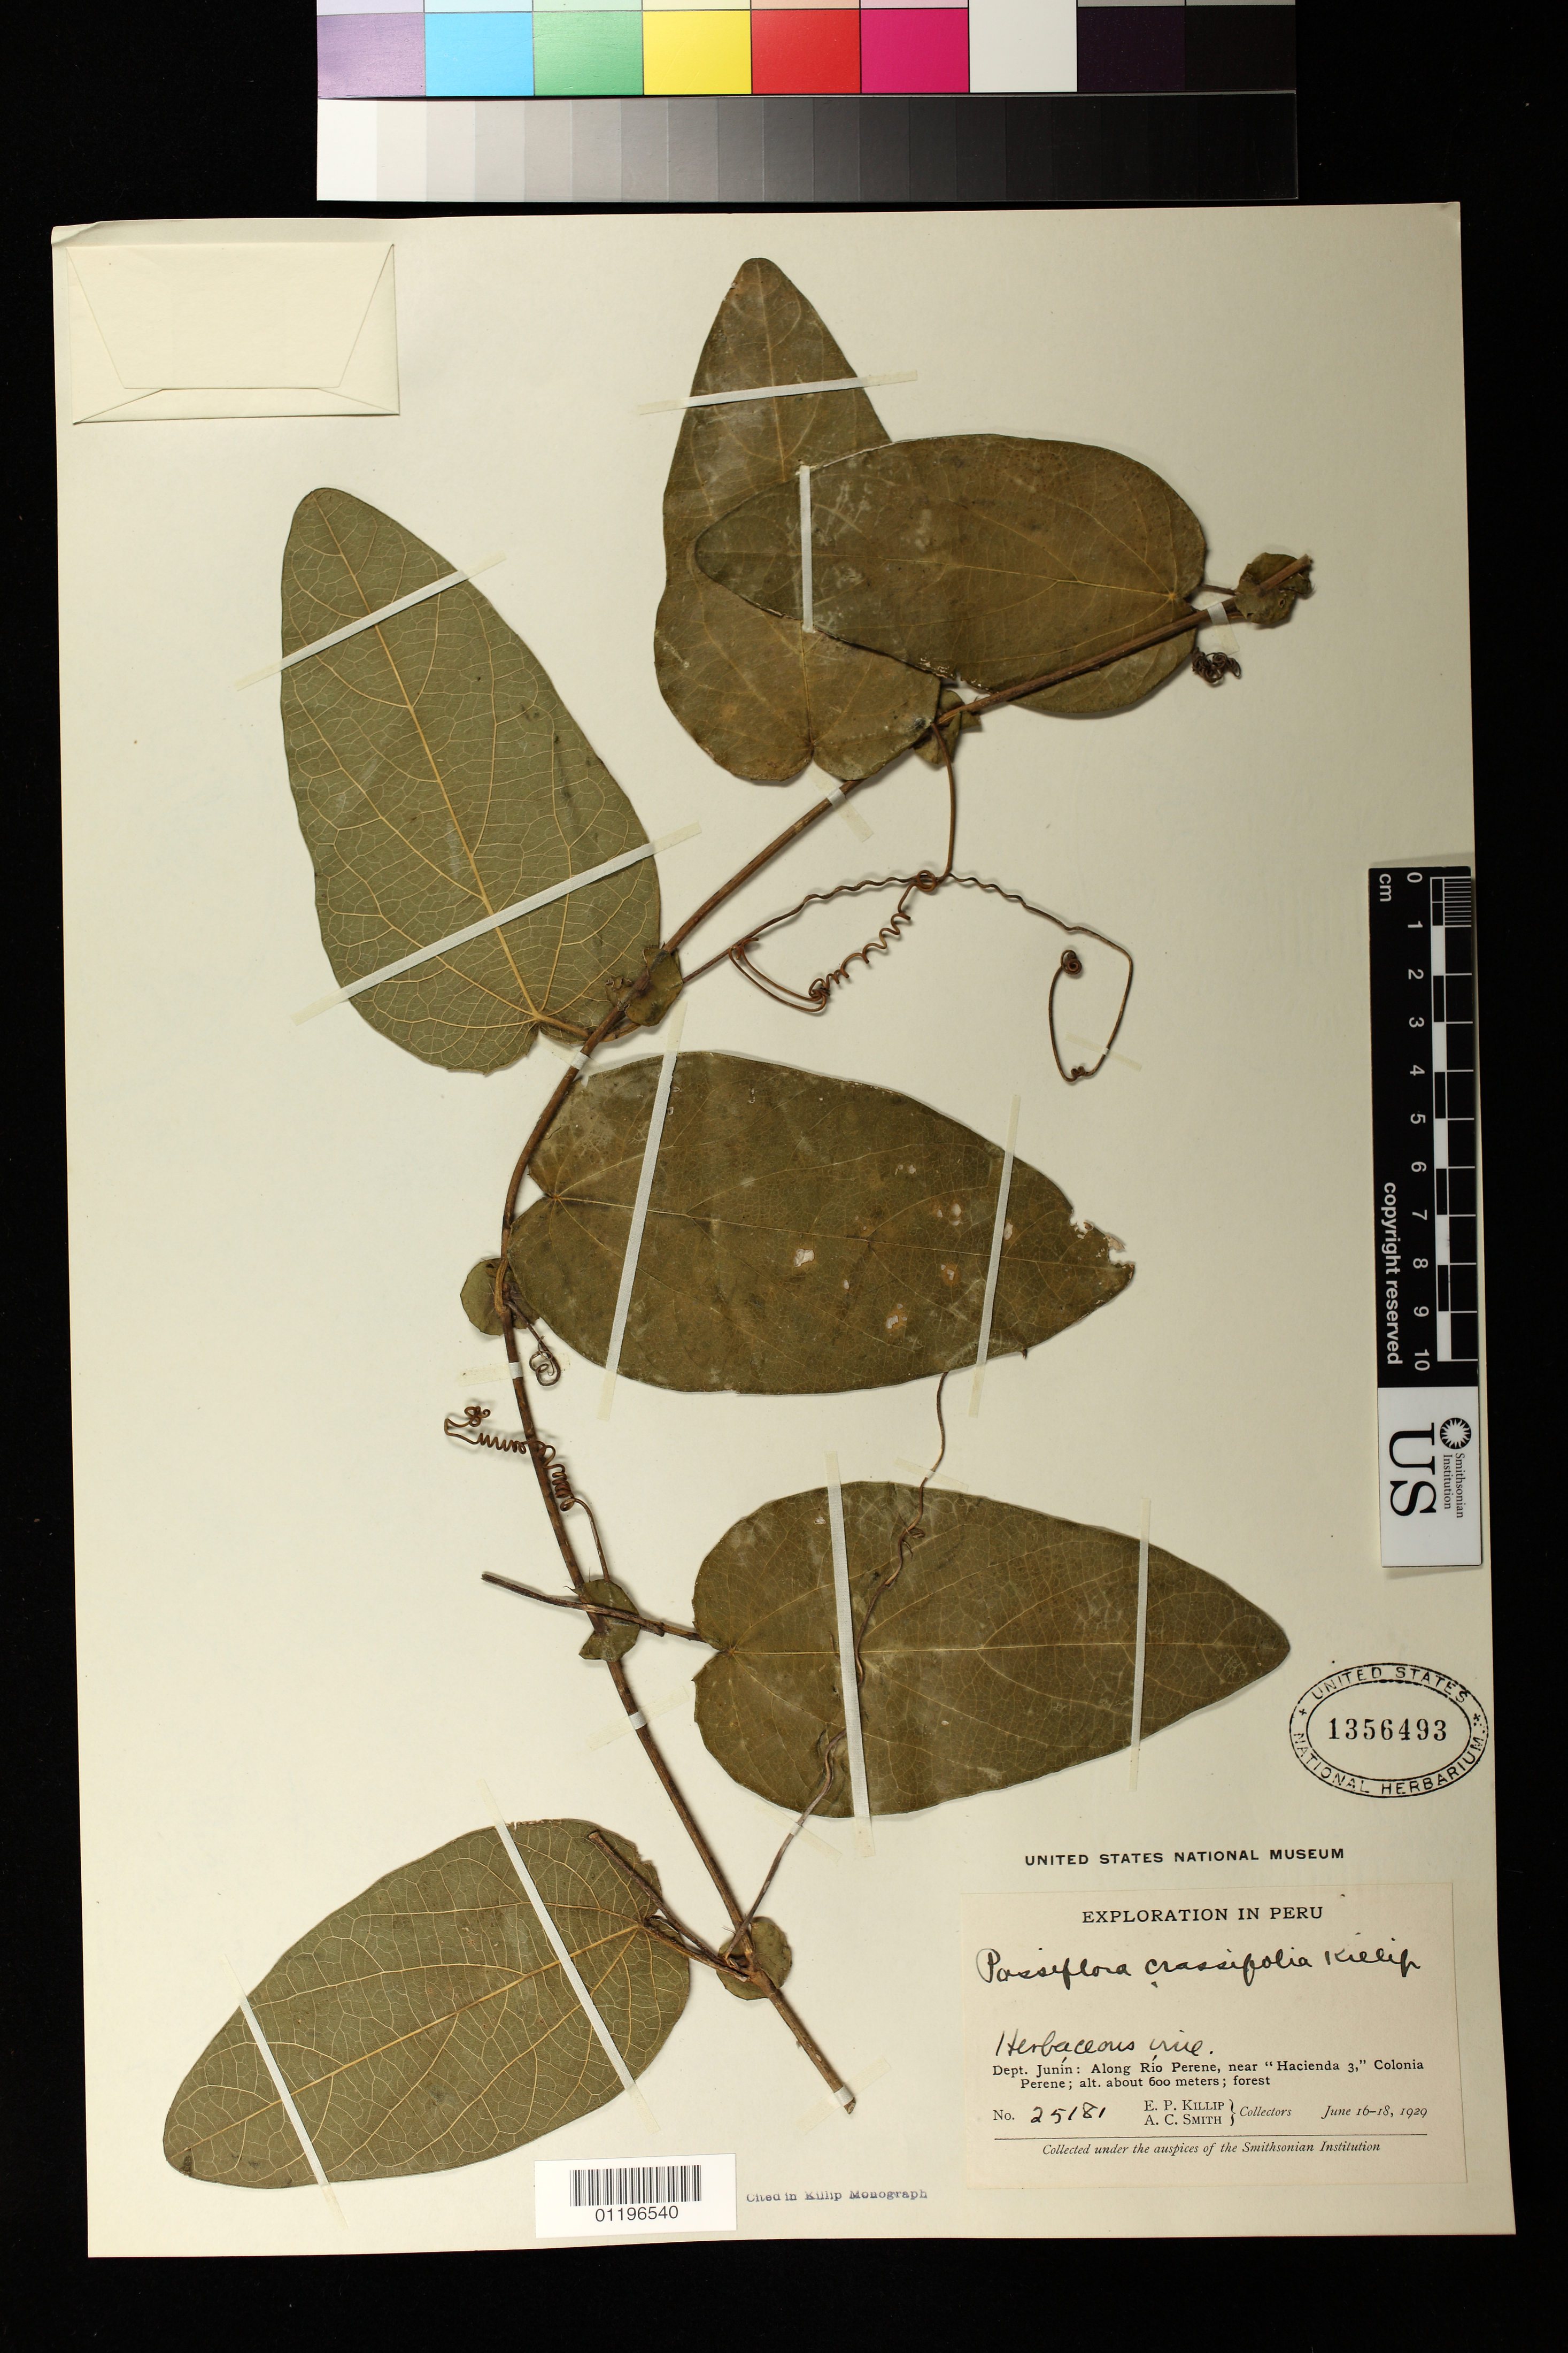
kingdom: Plantae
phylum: Tracheophyta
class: Magnoliopsida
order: Malpighiales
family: Passifloraceae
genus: Passiflora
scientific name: Passiflora crassifolia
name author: Killip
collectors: E. P. Killip & A. C. Smith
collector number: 25181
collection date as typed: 16 Jun 1929 to 18 Jun 1929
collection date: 1929-06-16/1929-06-18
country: Peru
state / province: Junín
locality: Dept. Junin: Along Rio Perene, near "Hacienda 3", Colonia Perene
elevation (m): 600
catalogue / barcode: US 1356493